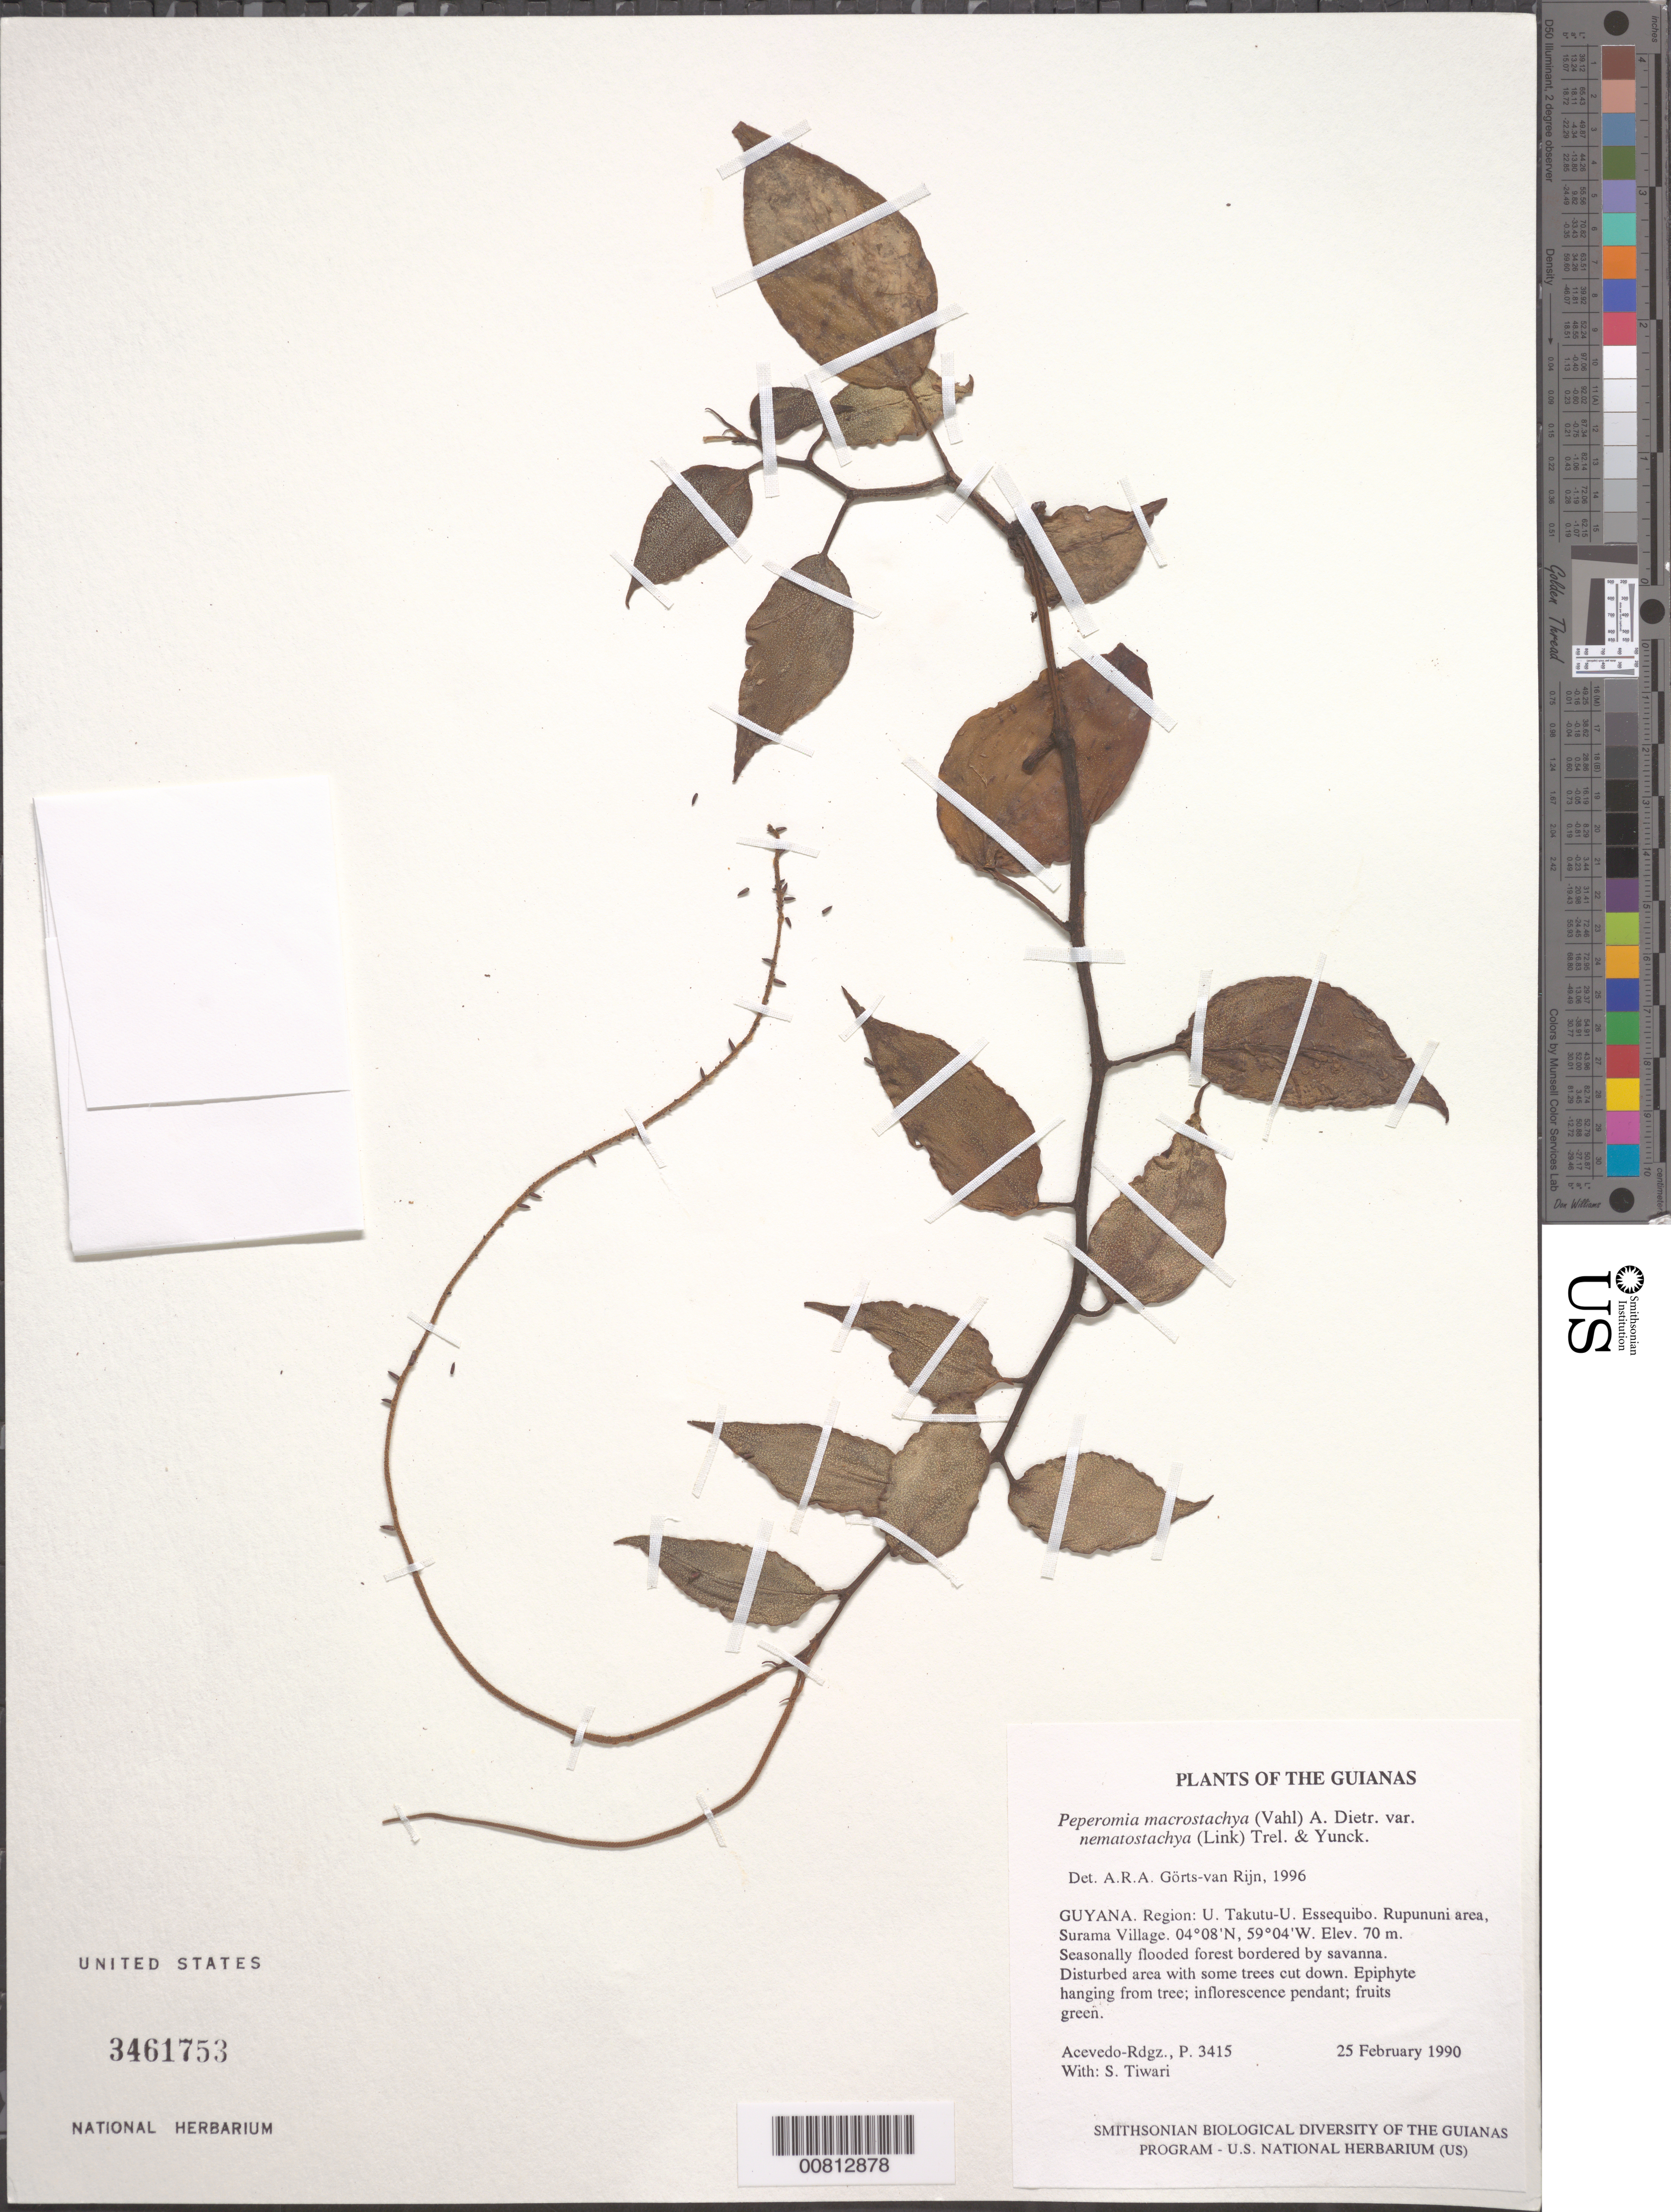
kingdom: Plantae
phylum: Tracheophyta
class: Magnoliopsida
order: Piperales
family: Piperaceae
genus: Peperomia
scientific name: Peperomia macrostachya var. nematostachya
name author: (Link) Trel. & Yunck.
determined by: Görts-van Rijn, A. R. A.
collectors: P. Acevedo-Rodr. & S. Tiwari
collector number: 3415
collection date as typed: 25 Feb 1990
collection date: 1990-02-25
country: Guyana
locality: U. Takutu - U. Essequibo. Rupununi area, Surama Village.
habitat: Seasonally flooded forest bordered by savanna. Disturbed area with some trees cut down.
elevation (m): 70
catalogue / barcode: US 3461753